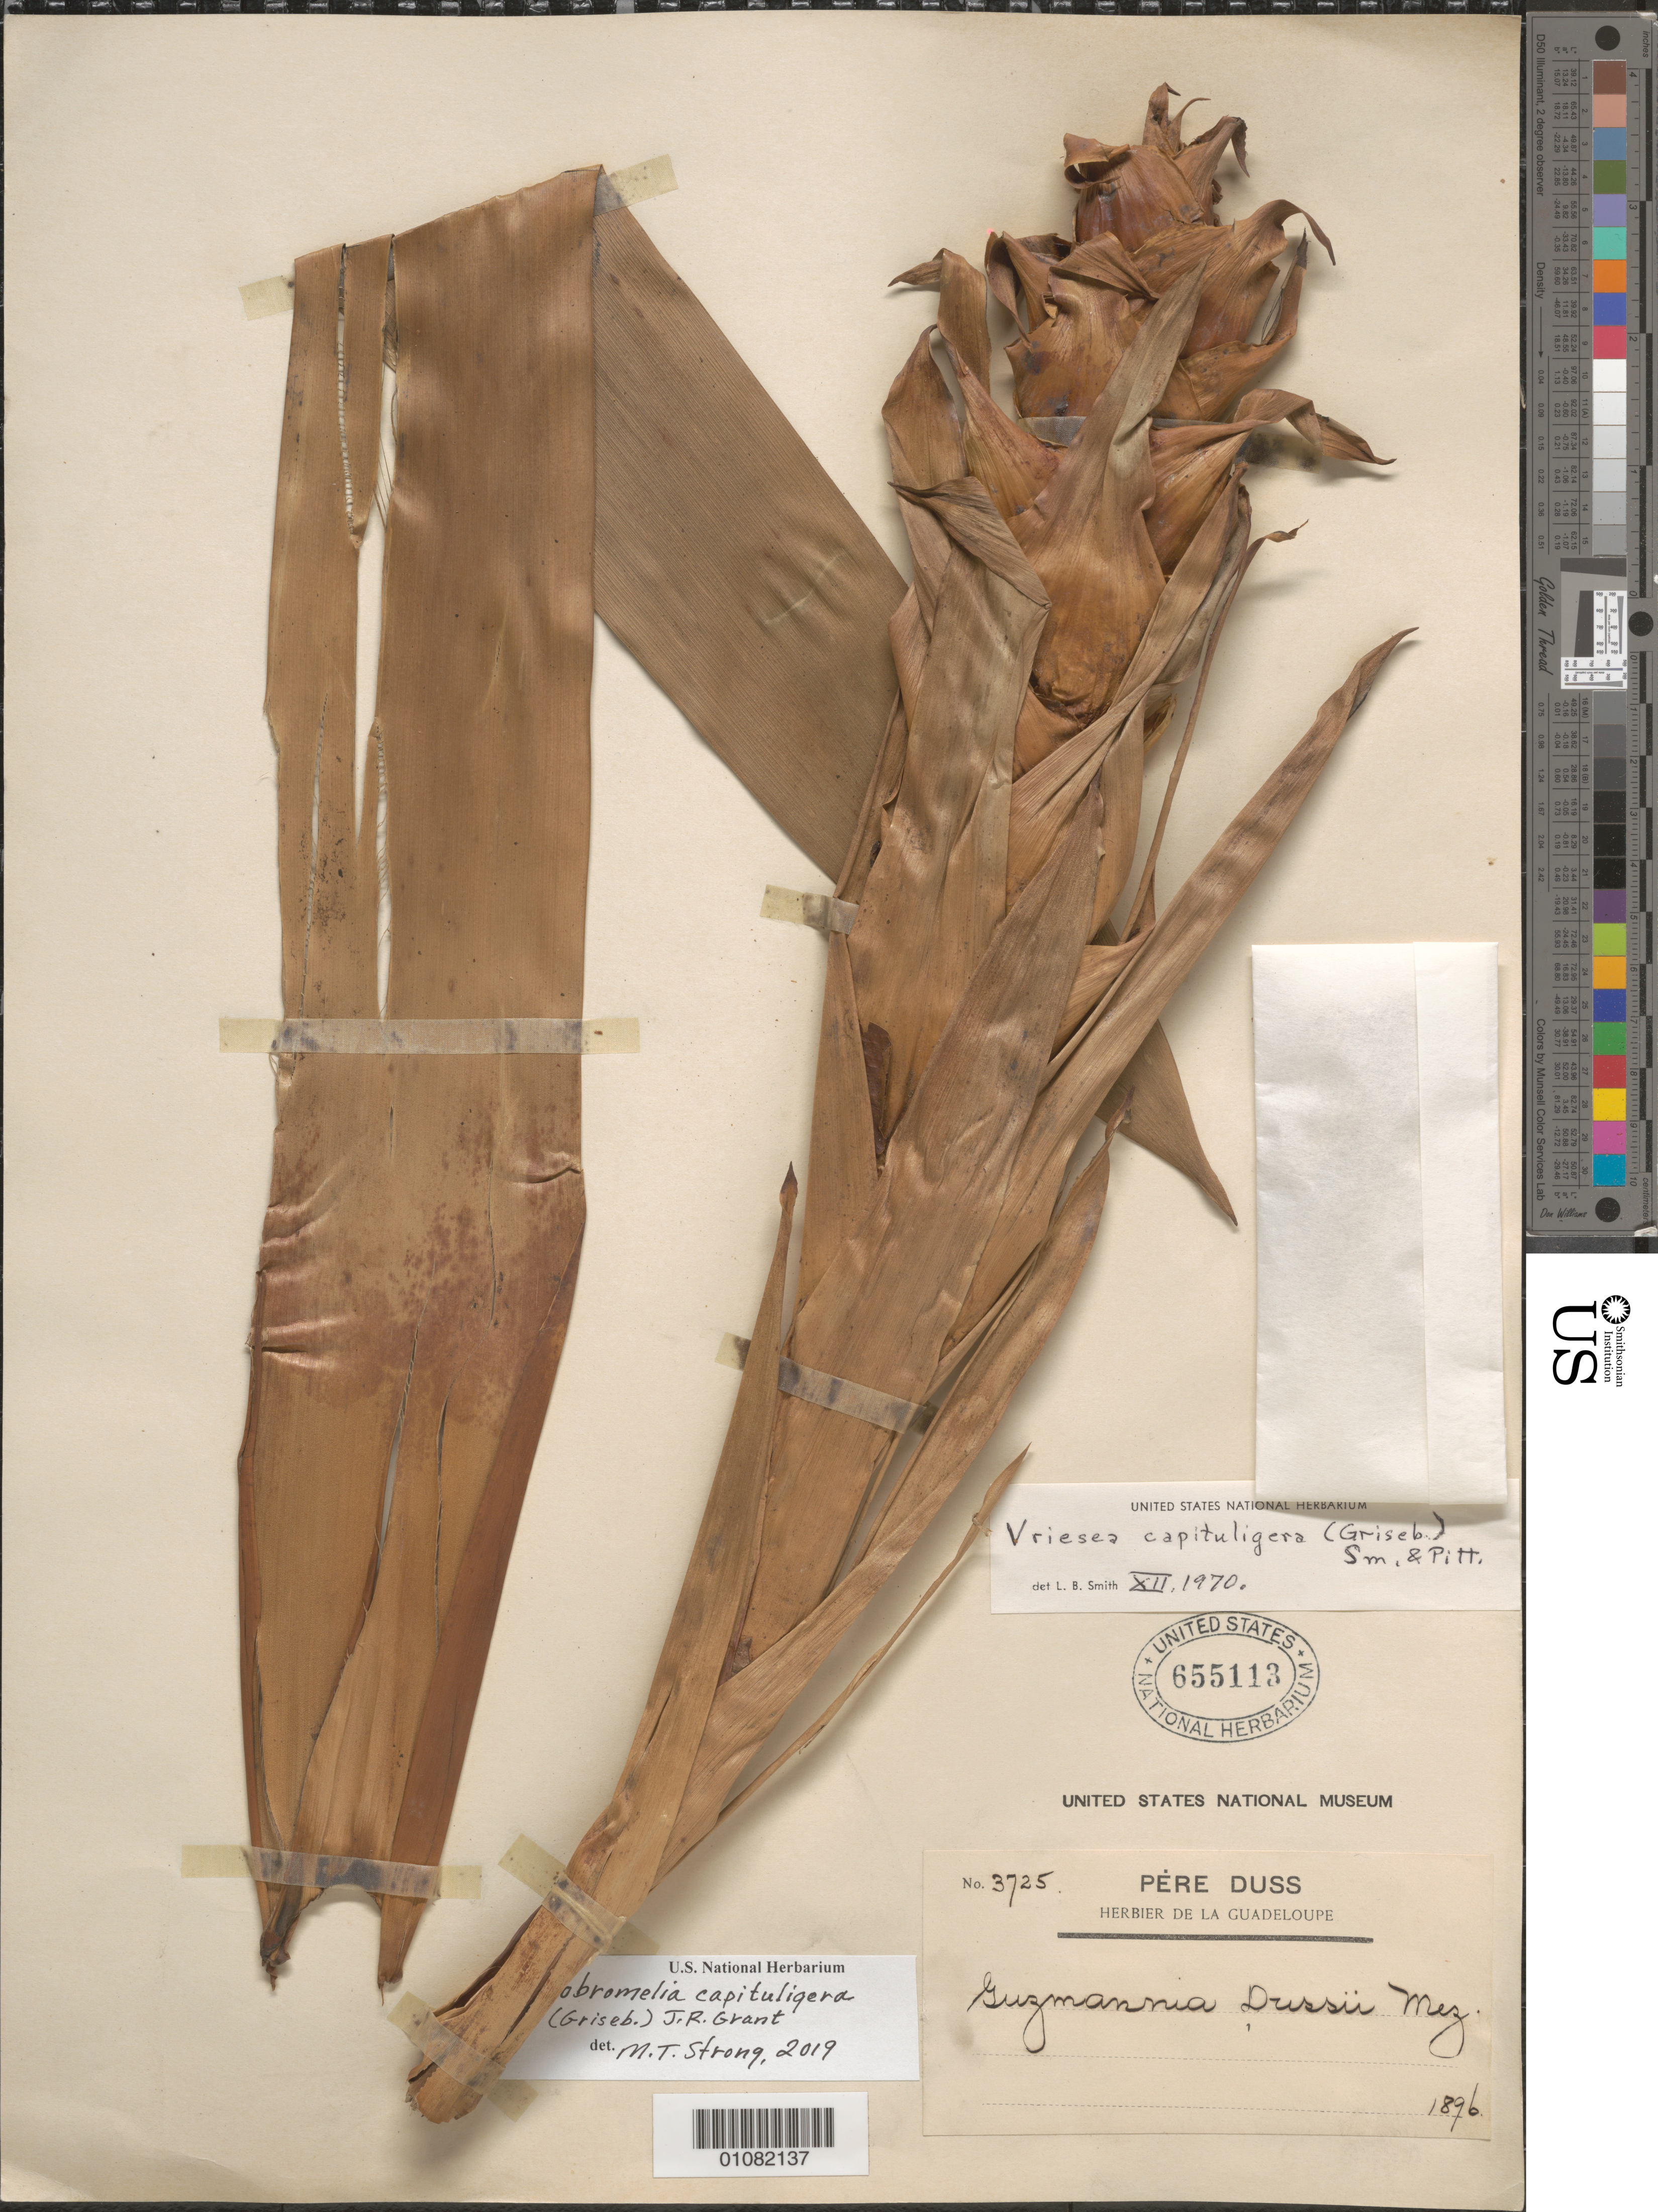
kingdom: Plantae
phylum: Tracheophyta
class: Liliopsida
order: Poales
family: Bromeliaceae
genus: Mezobromelia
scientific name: Mezobromelia capituligera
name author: (Griseb.) J.R. Grant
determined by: Strong, Mark T., (BOT), Smithsonian Institution - National Museum of Natural History (UNITED STATES)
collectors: Père Duss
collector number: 3725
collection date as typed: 1896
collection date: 1896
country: Guadeloupe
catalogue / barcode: US 655113